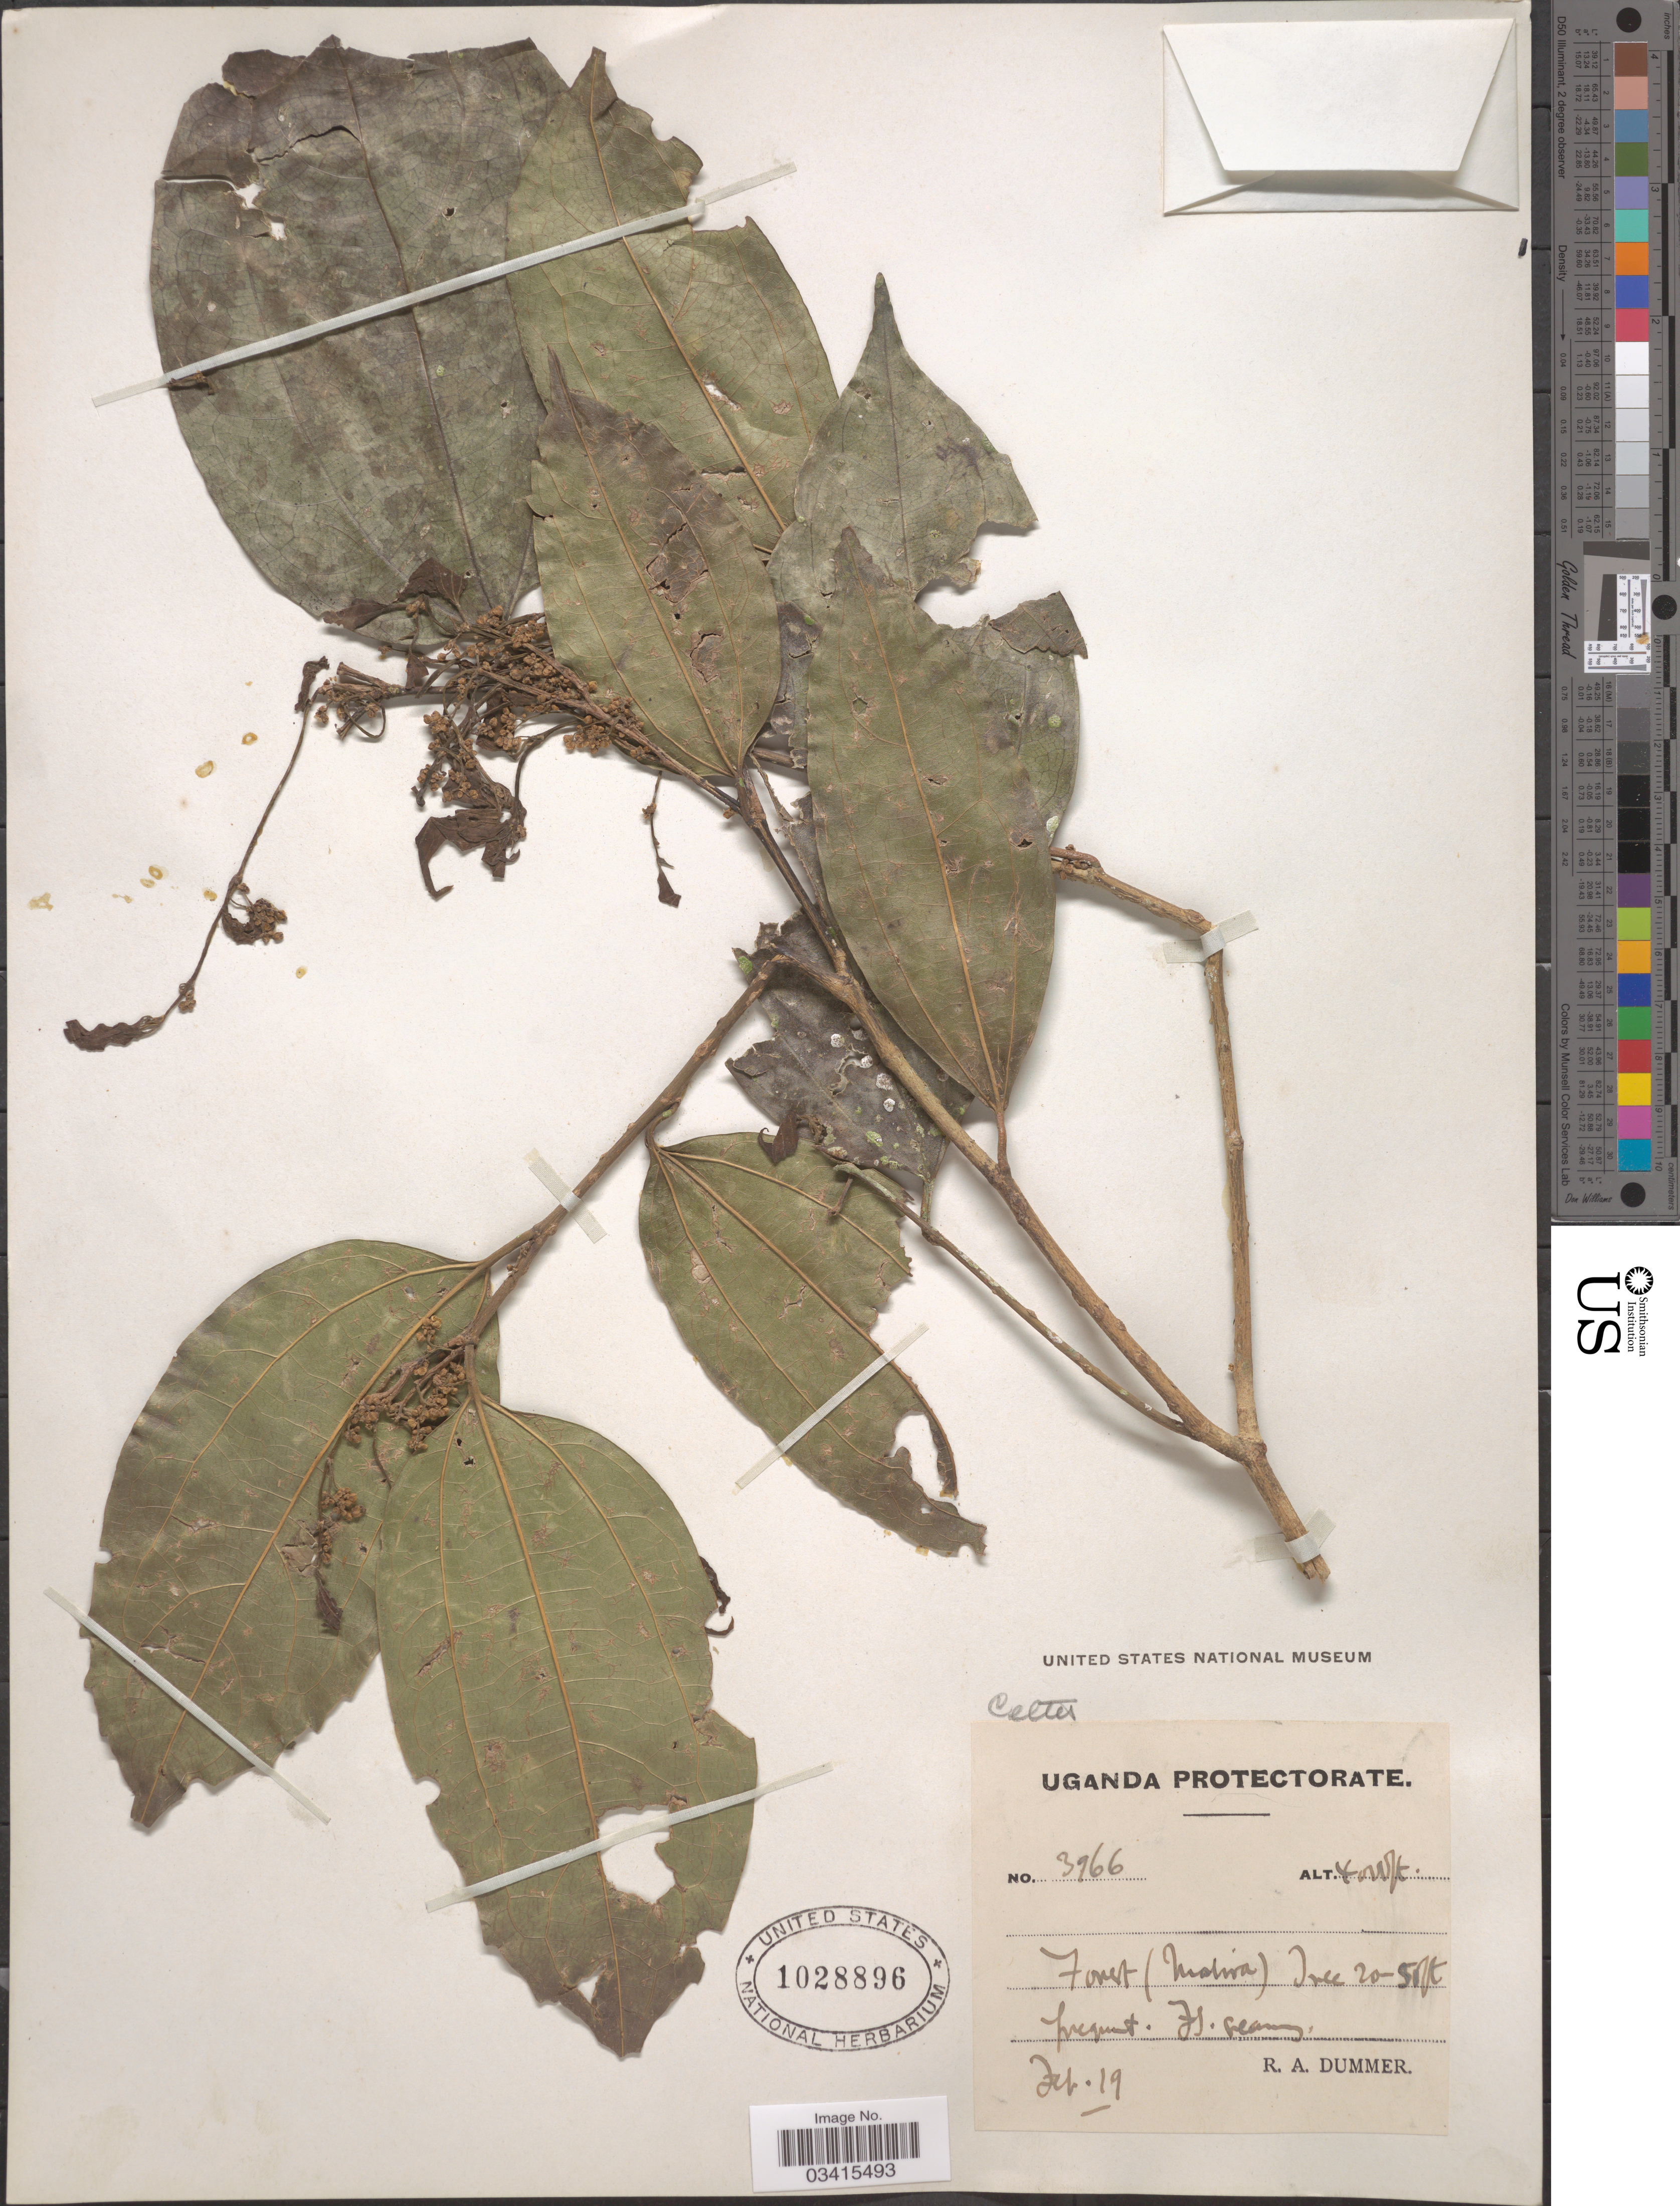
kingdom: Plantae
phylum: Tracheophyta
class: Magnoliopsida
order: Rosales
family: Cannabaceae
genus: Celtis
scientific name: Celtis sp.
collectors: R. Dümmer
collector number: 3966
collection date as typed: Transcribed d/m/y: /2/19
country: Uganda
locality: Uganda Protectorate. Forest (Mabira).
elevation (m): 1219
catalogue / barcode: US 1028896